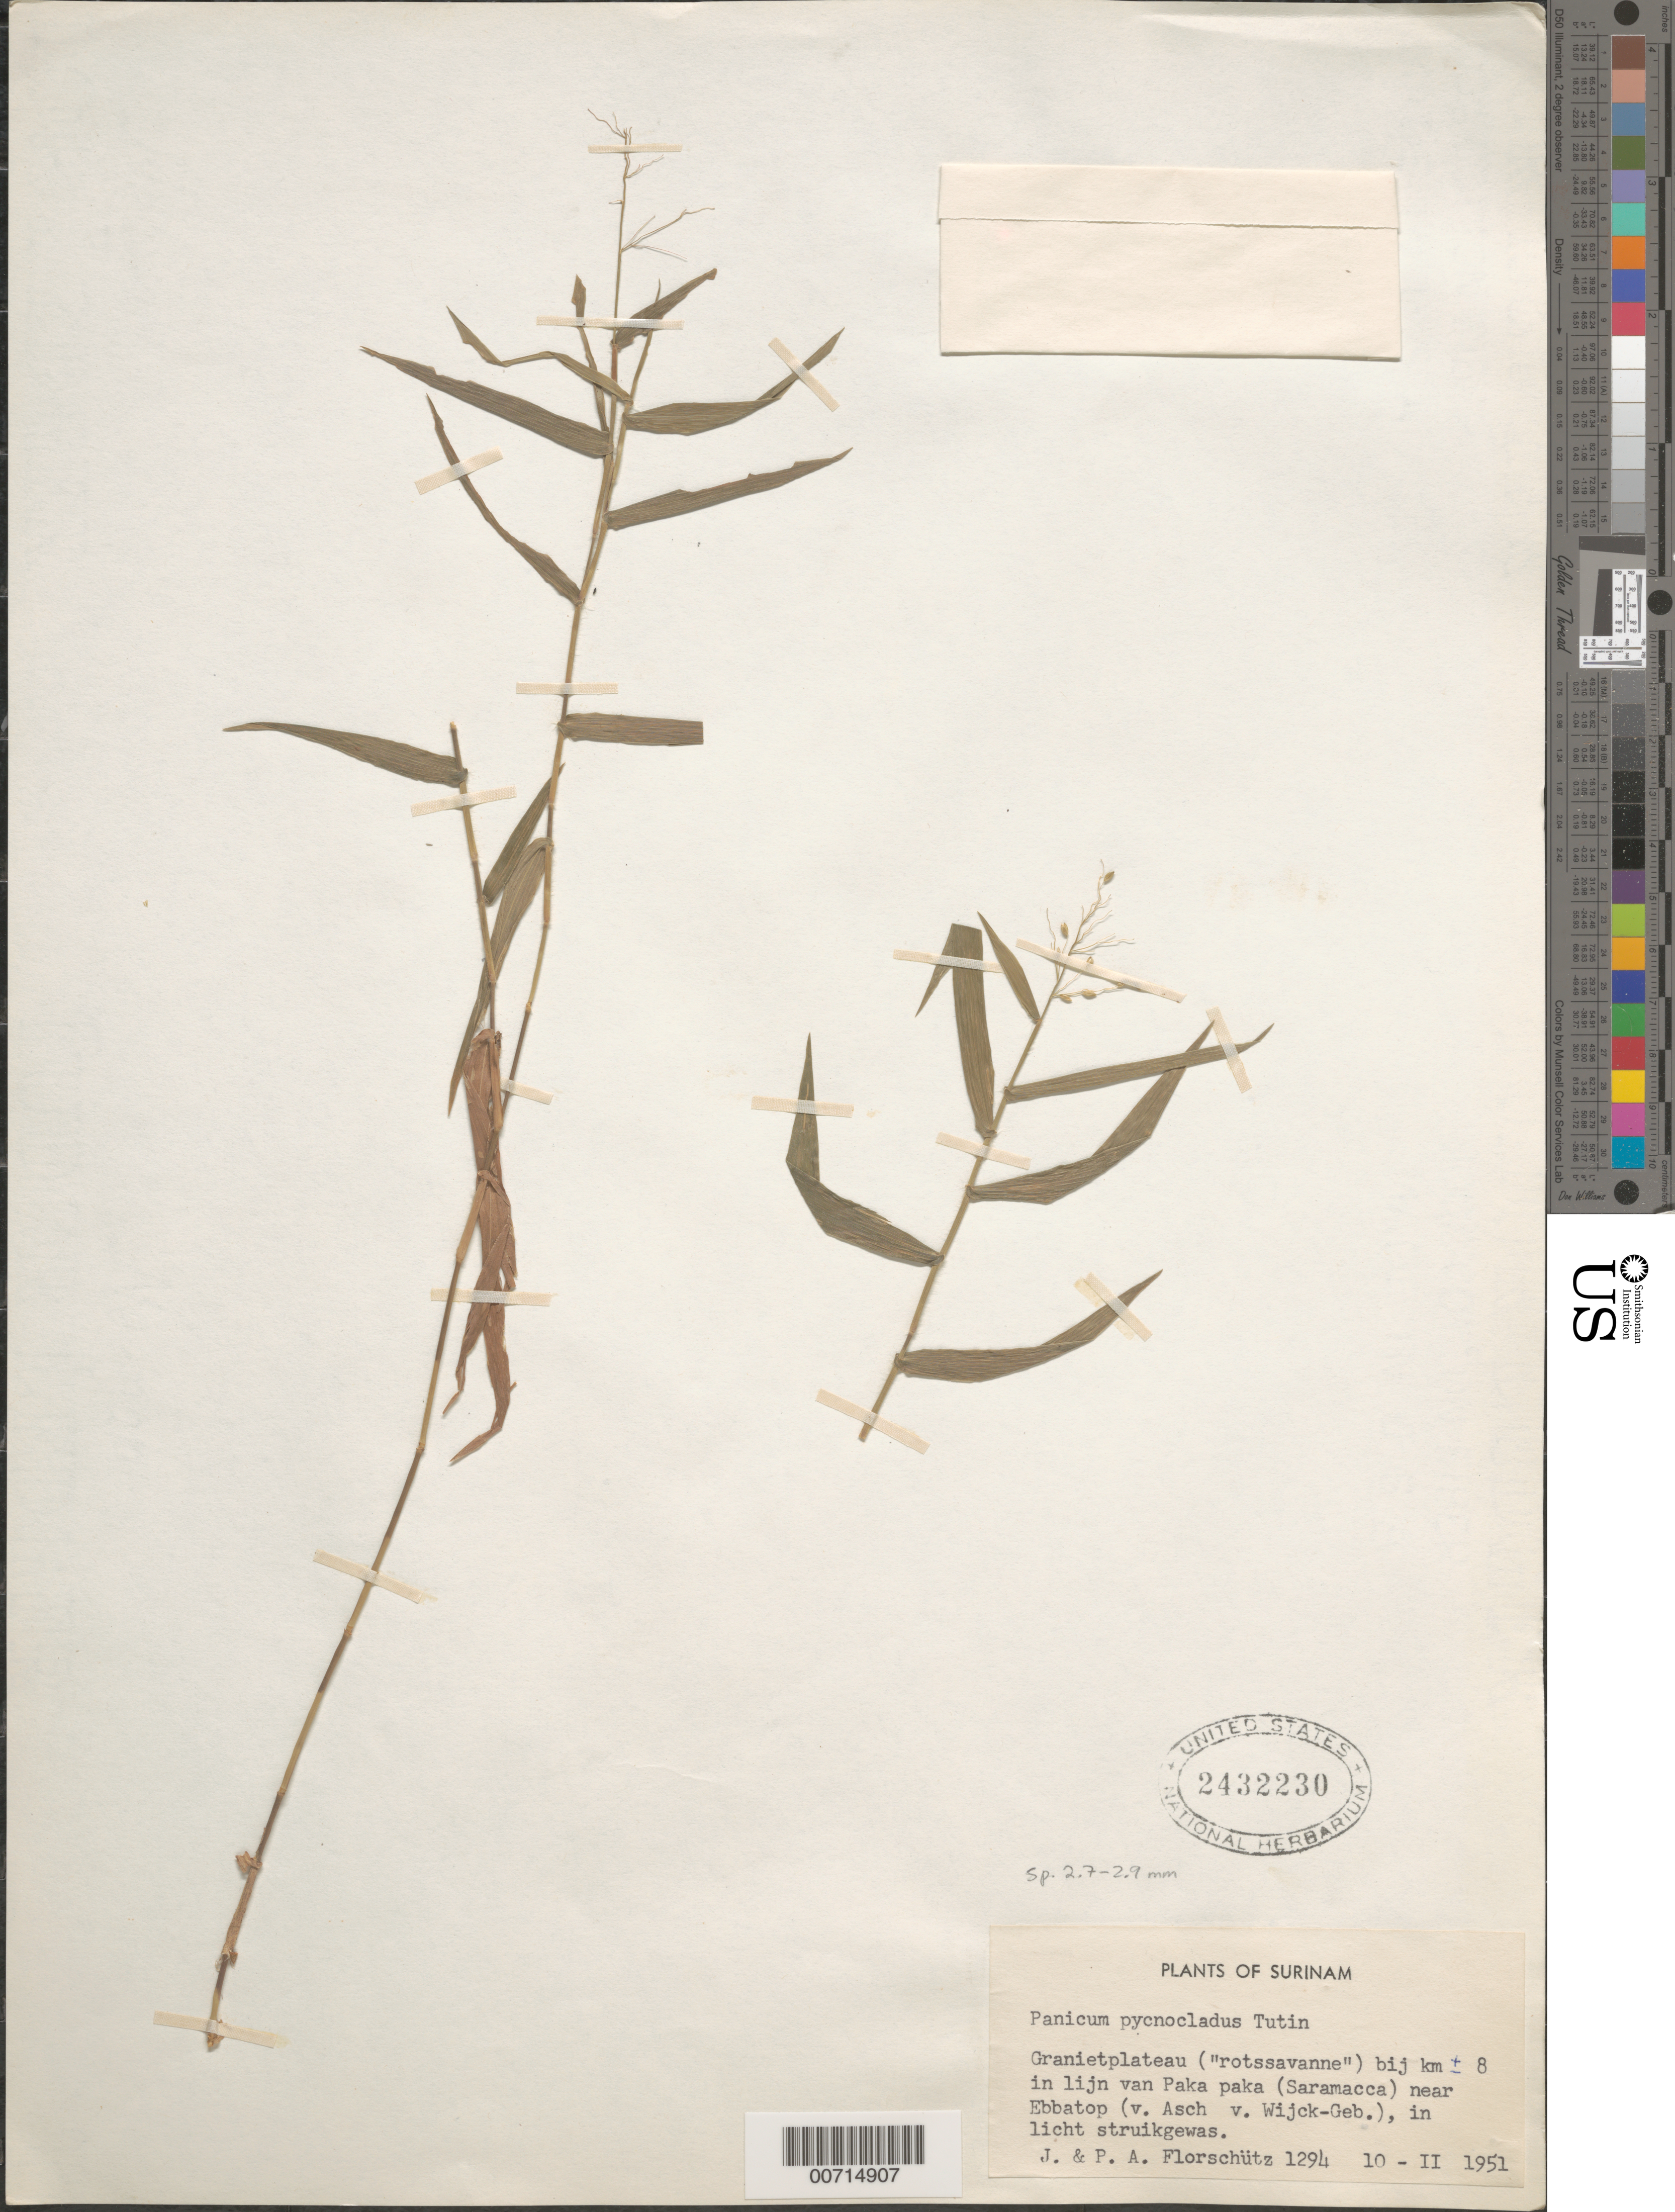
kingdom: Plantae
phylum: Tracheophyta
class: Liliopsida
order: Poales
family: Poaceae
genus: Panicum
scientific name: Panicum pycnoclados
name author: Tutin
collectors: J. Florschütz-de Waard & P. Florschütz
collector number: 1294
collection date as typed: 10-Feb-51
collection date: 1951-02-10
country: Suriname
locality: Paka Paka (Saramacca R.) trail to Ebbatop, van Asch van Wijk-Mts, bij km ± 8 in lijn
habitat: In licht struikgewas. Granietplateau ("rotssavanne")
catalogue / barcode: US 2432230